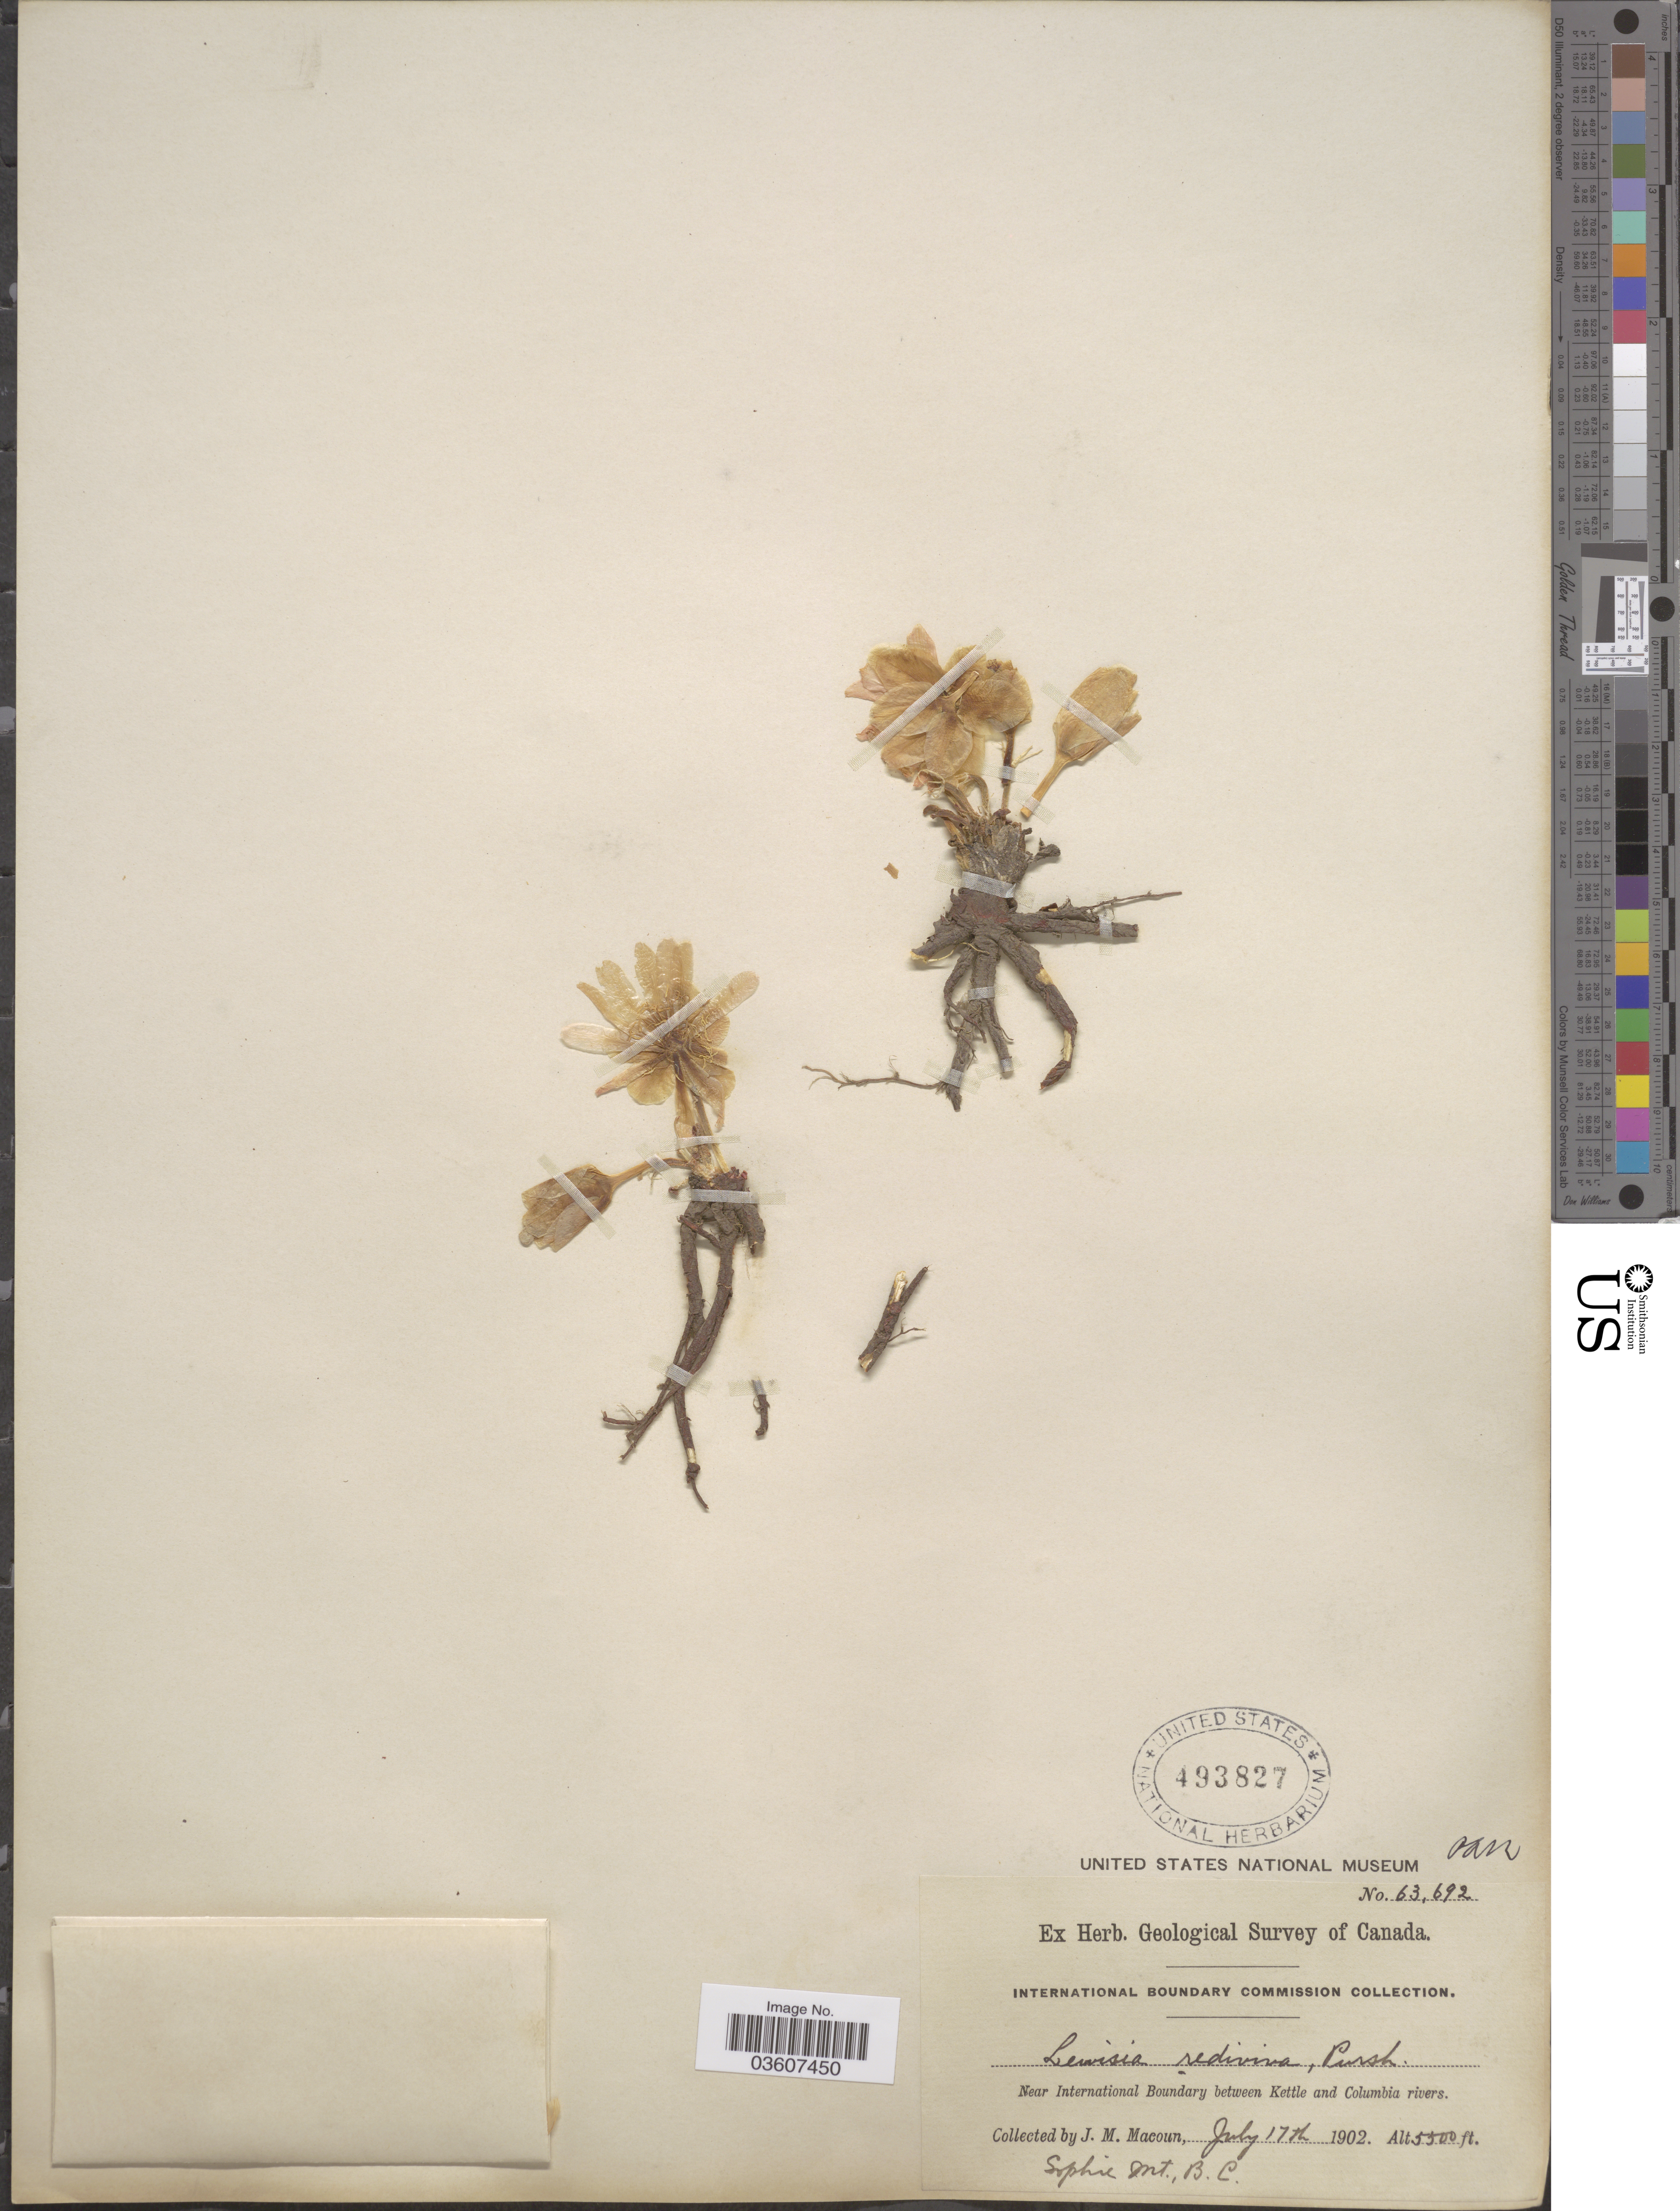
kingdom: Plantae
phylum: Tracheophyta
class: Magnoliopsida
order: Caryophyllales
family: Montiaceae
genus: Lewisia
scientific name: Lewisia rediviva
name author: Pursh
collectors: J. M. Macoun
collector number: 63692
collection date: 1902-07-17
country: Canada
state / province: British Columbia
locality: Near International Boundary between Kettle and Columbia rivers. Sophie Mt., B.C.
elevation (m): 1676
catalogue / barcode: US 493827